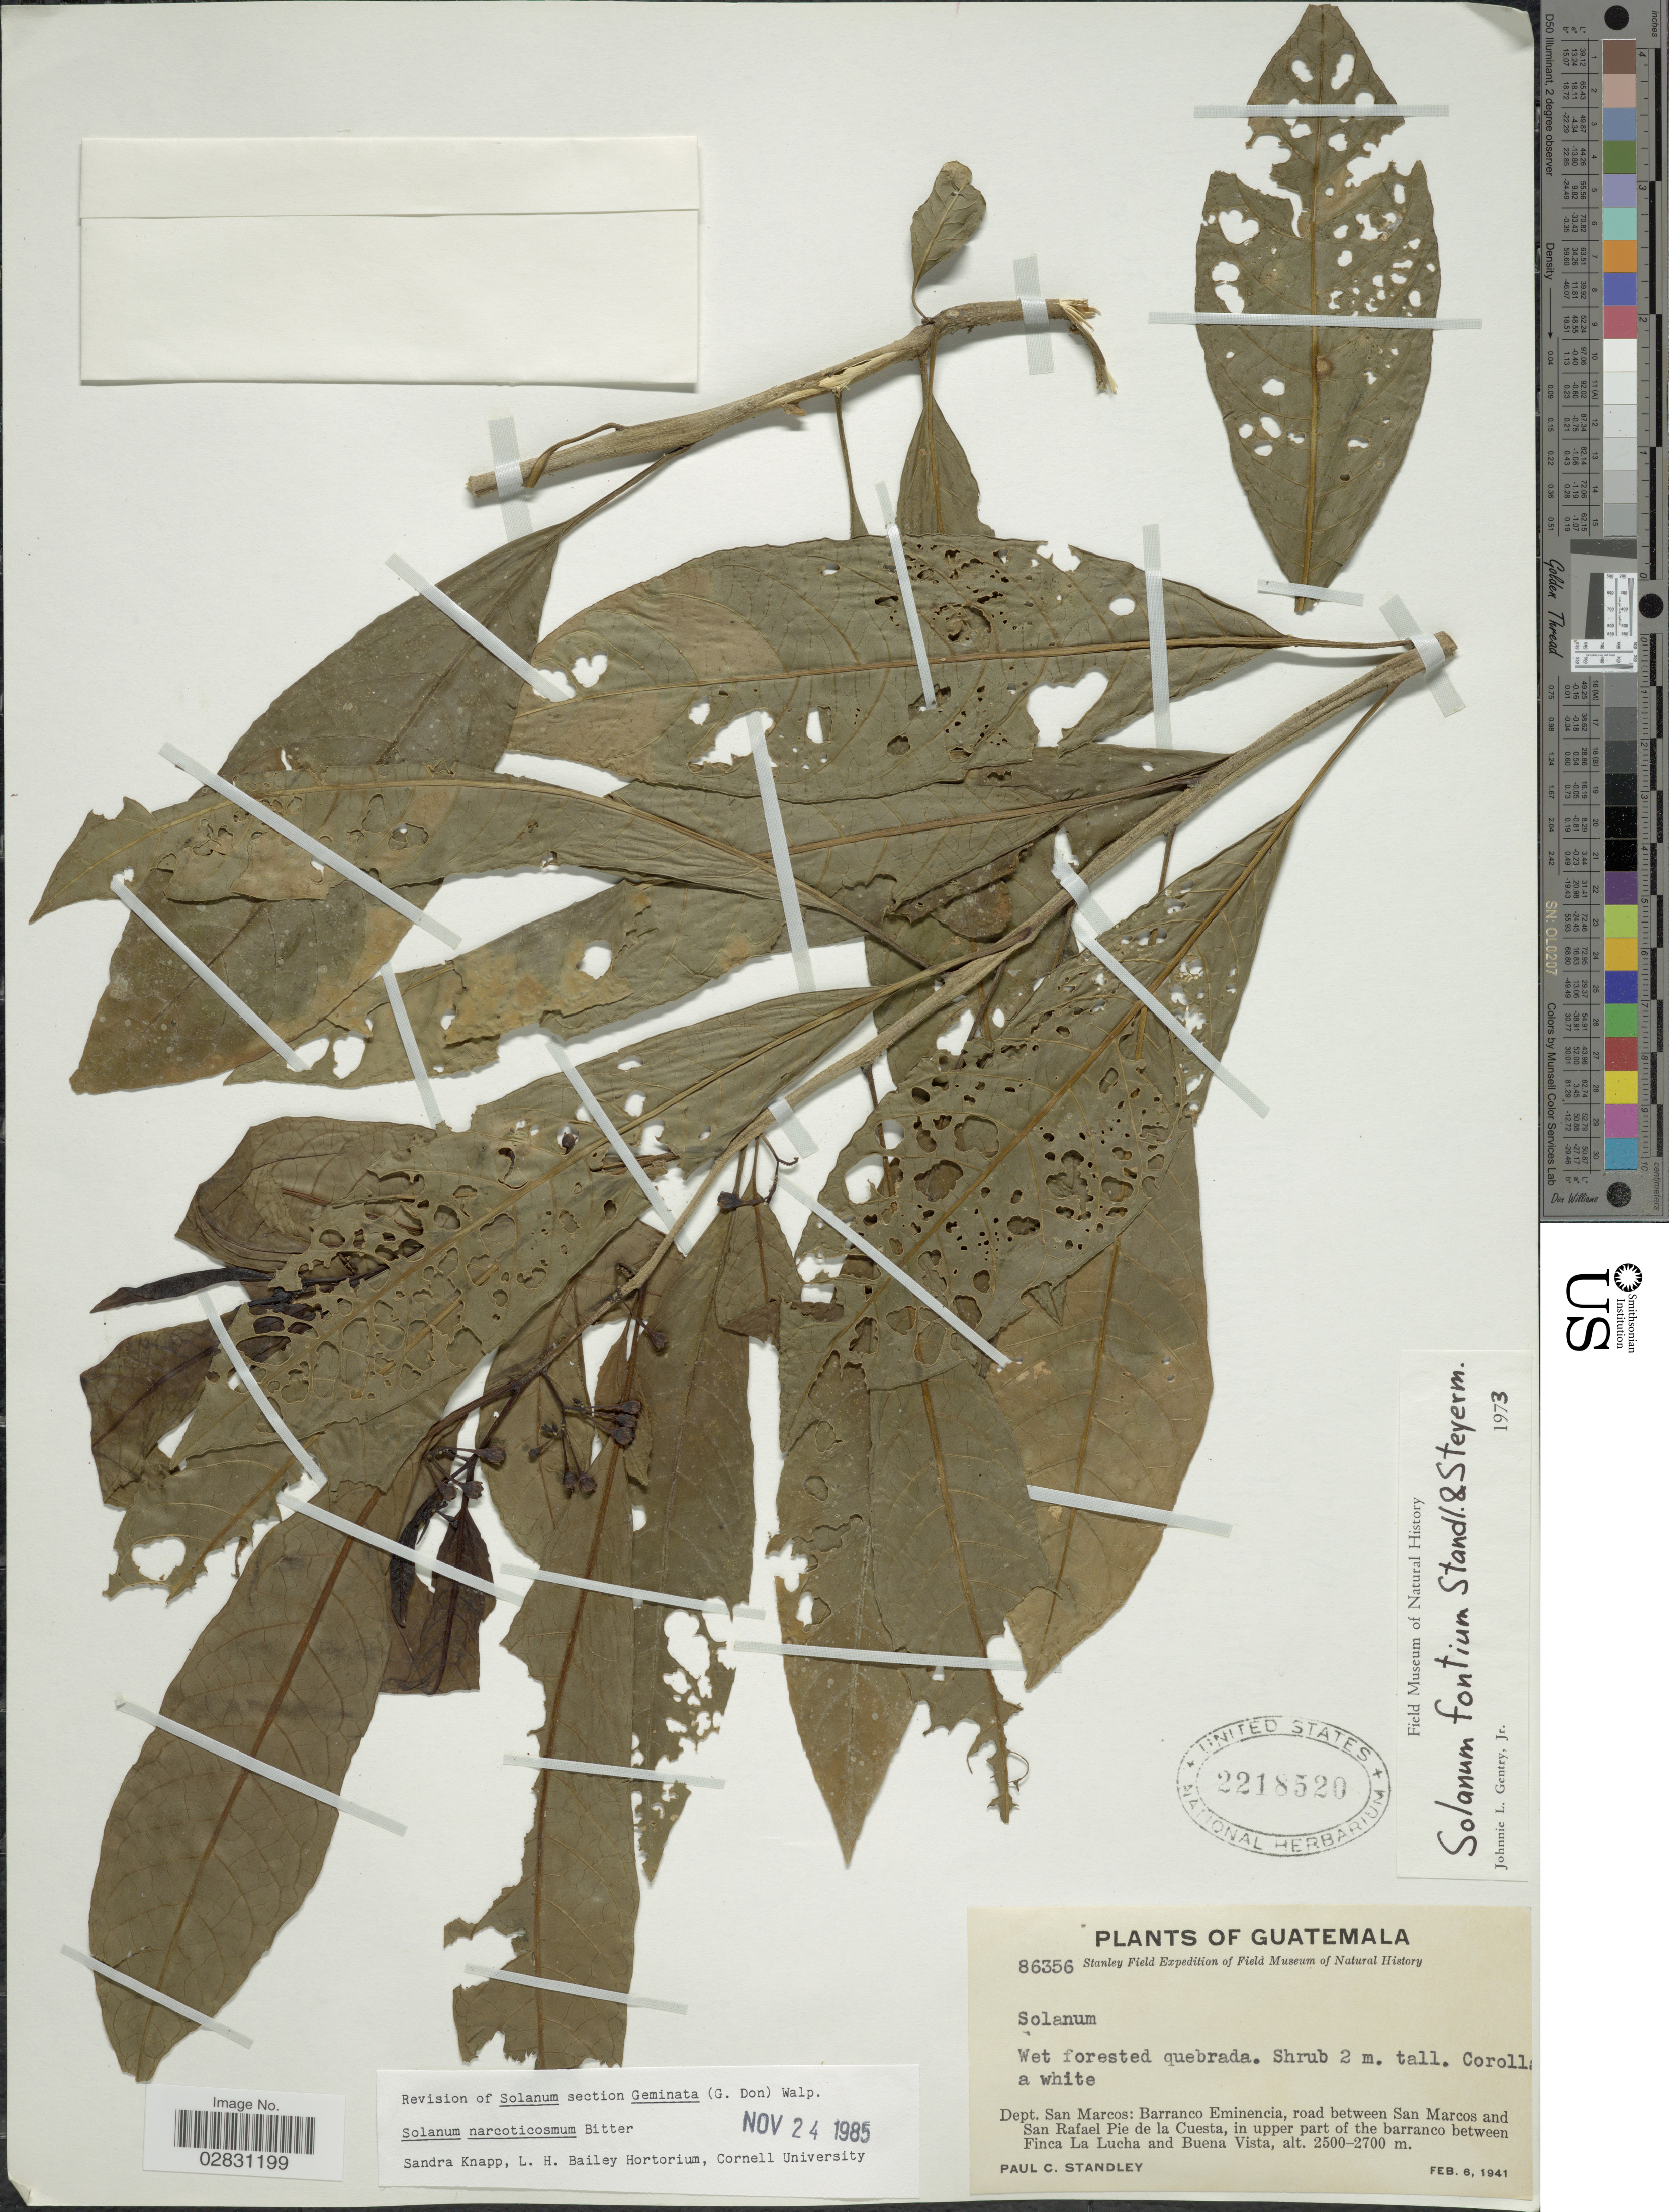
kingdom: Plantae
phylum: Tracheophyta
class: Magnoliopsida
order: Solanales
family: Solanaceae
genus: Solanum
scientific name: Solanum narcoticosmum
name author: Bitter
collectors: P. C. Standley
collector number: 86356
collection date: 1941-02-06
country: Guatemala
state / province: San Marcos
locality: Dept. San Marcos: Barranco Eminencia, road between San Marcos and San Rafael Pie de la Cuesta, in upper part of the barranco between Finca La Lucha and Buena Vista.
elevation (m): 2500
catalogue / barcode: US 2218520